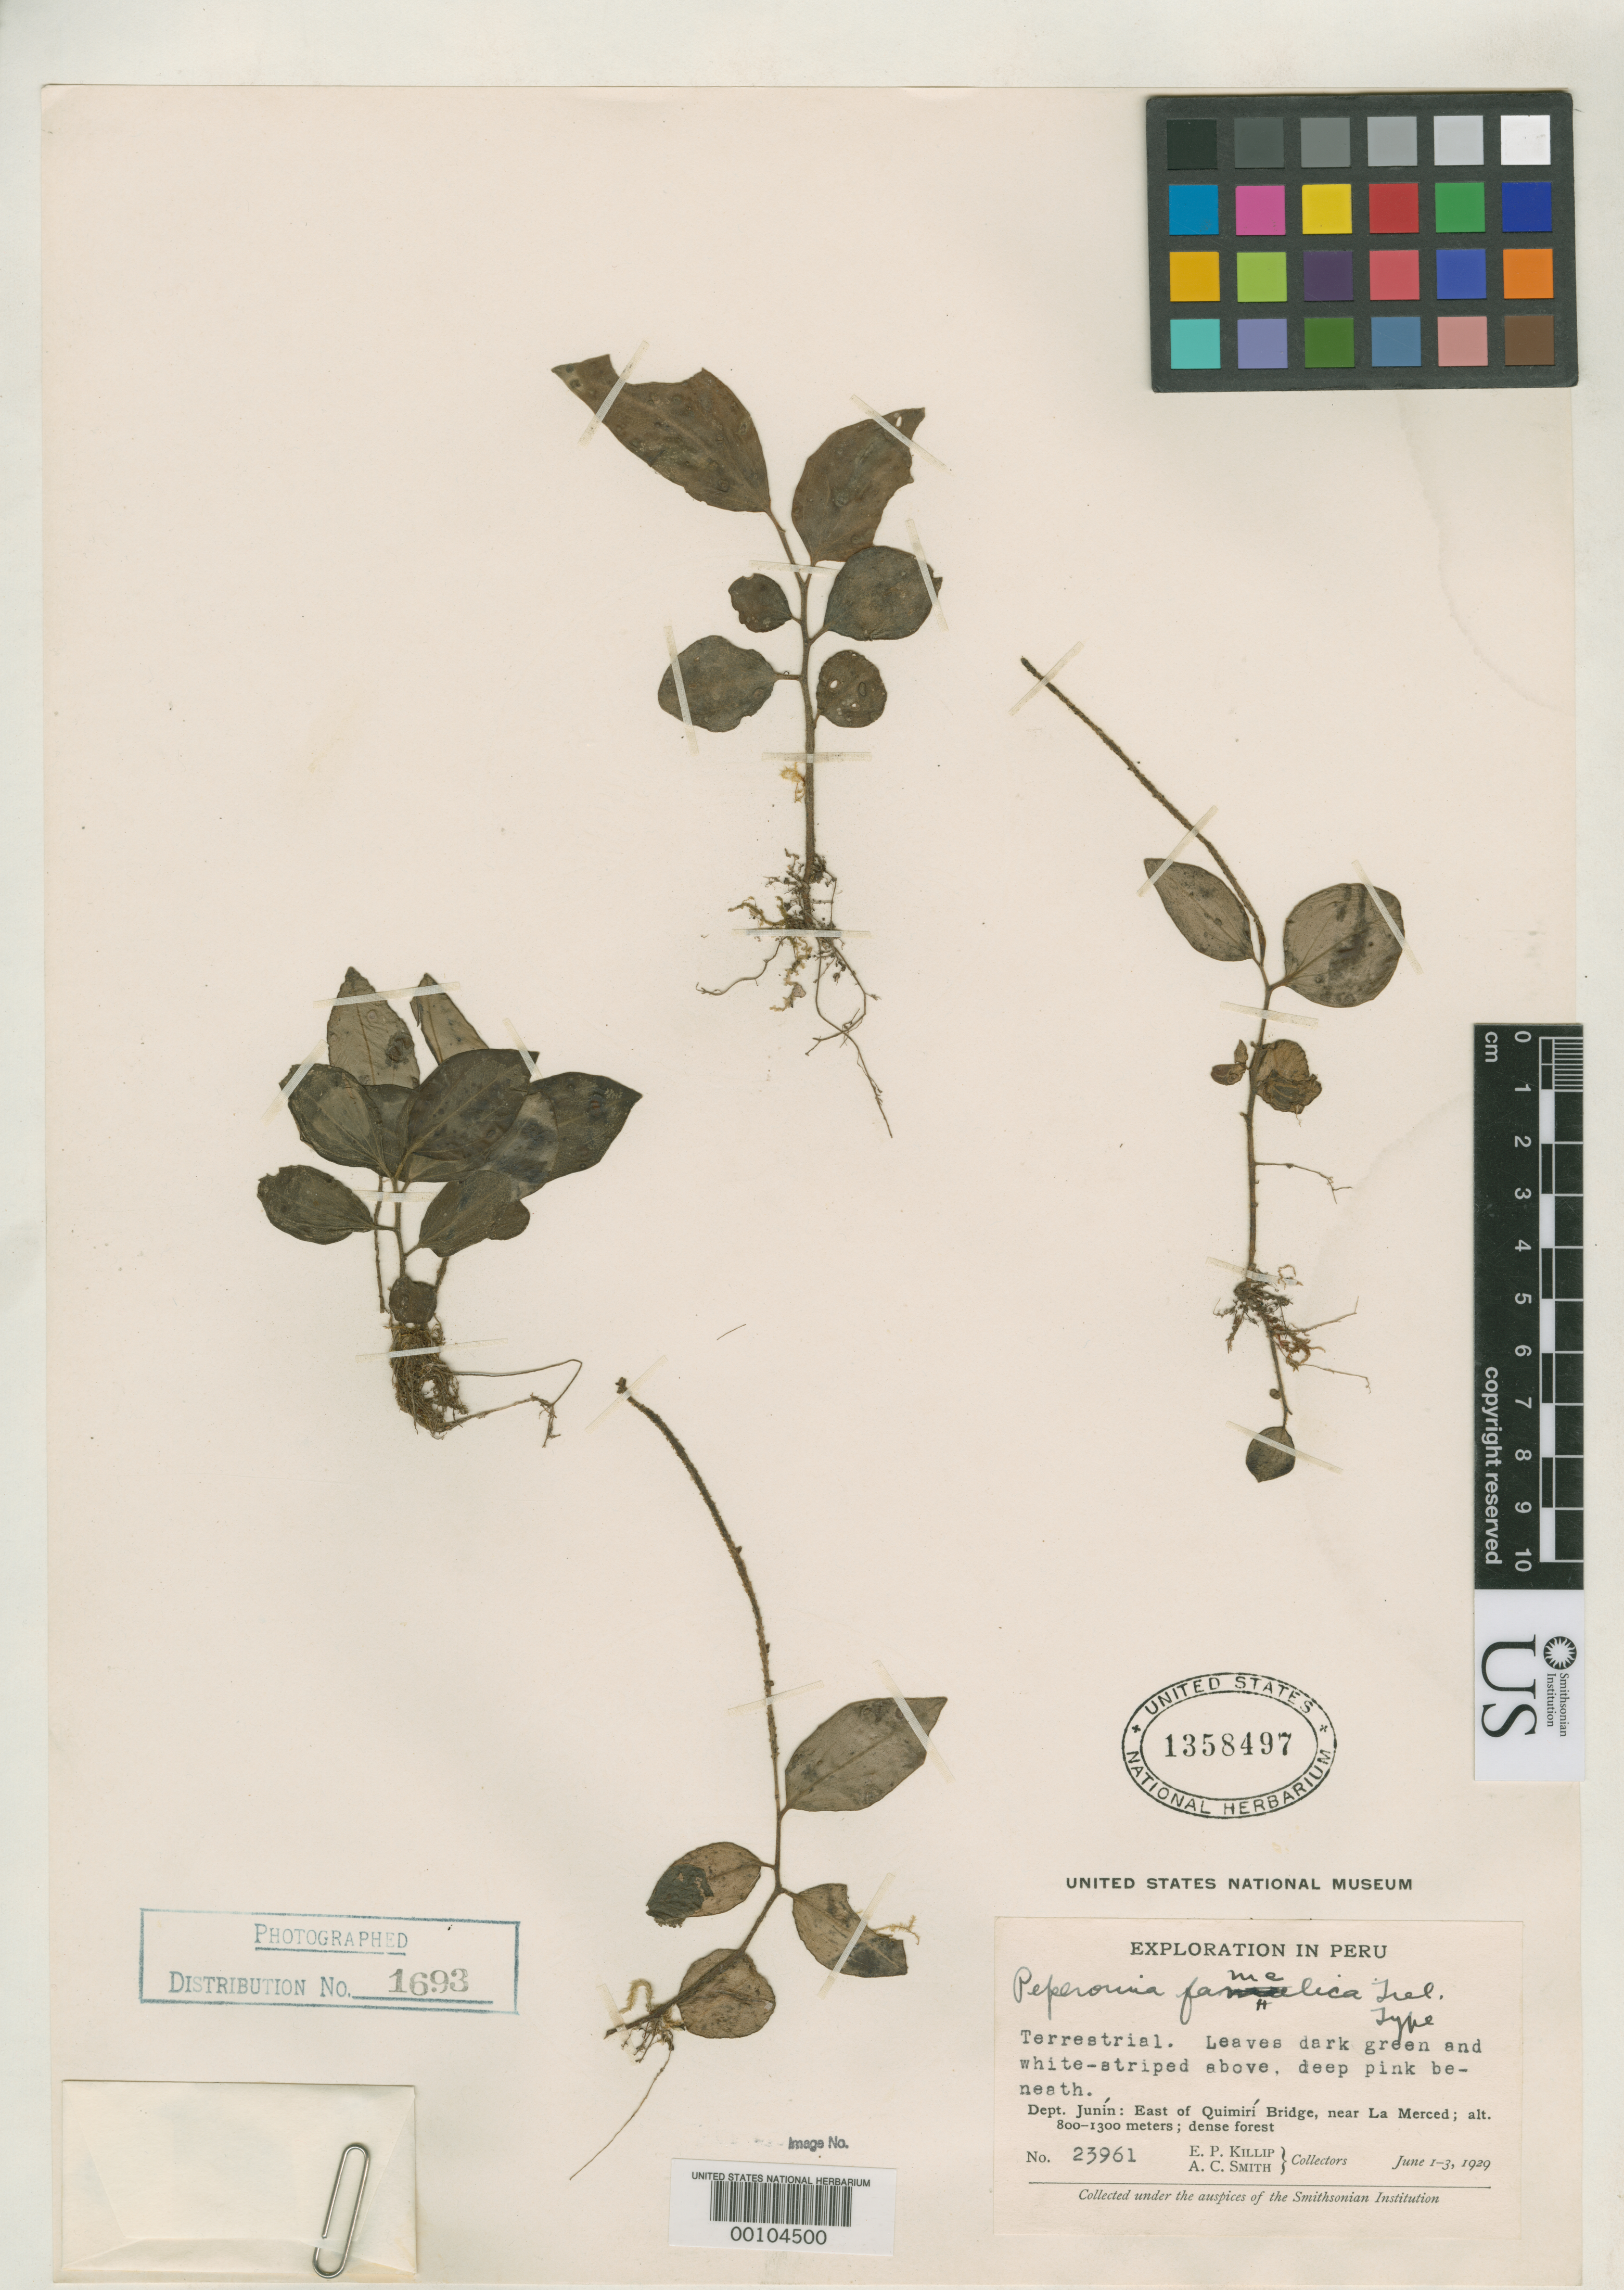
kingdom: Plantae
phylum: Tracheophyta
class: Magnoliopsida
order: Piperales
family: Piperaceae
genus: Peperomia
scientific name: Peperomia famelica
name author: Trel. in J.F. Macbr.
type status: Holotype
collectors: E. P. Killip & A. C. Smith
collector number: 23961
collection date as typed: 01 Jun 1929 to 03 Jun 1929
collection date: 1929-06-01/1929-06-03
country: Peru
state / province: Junín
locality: East of Quimiri Bridge, near La Merced.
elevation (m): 800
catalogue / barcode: US 1358497